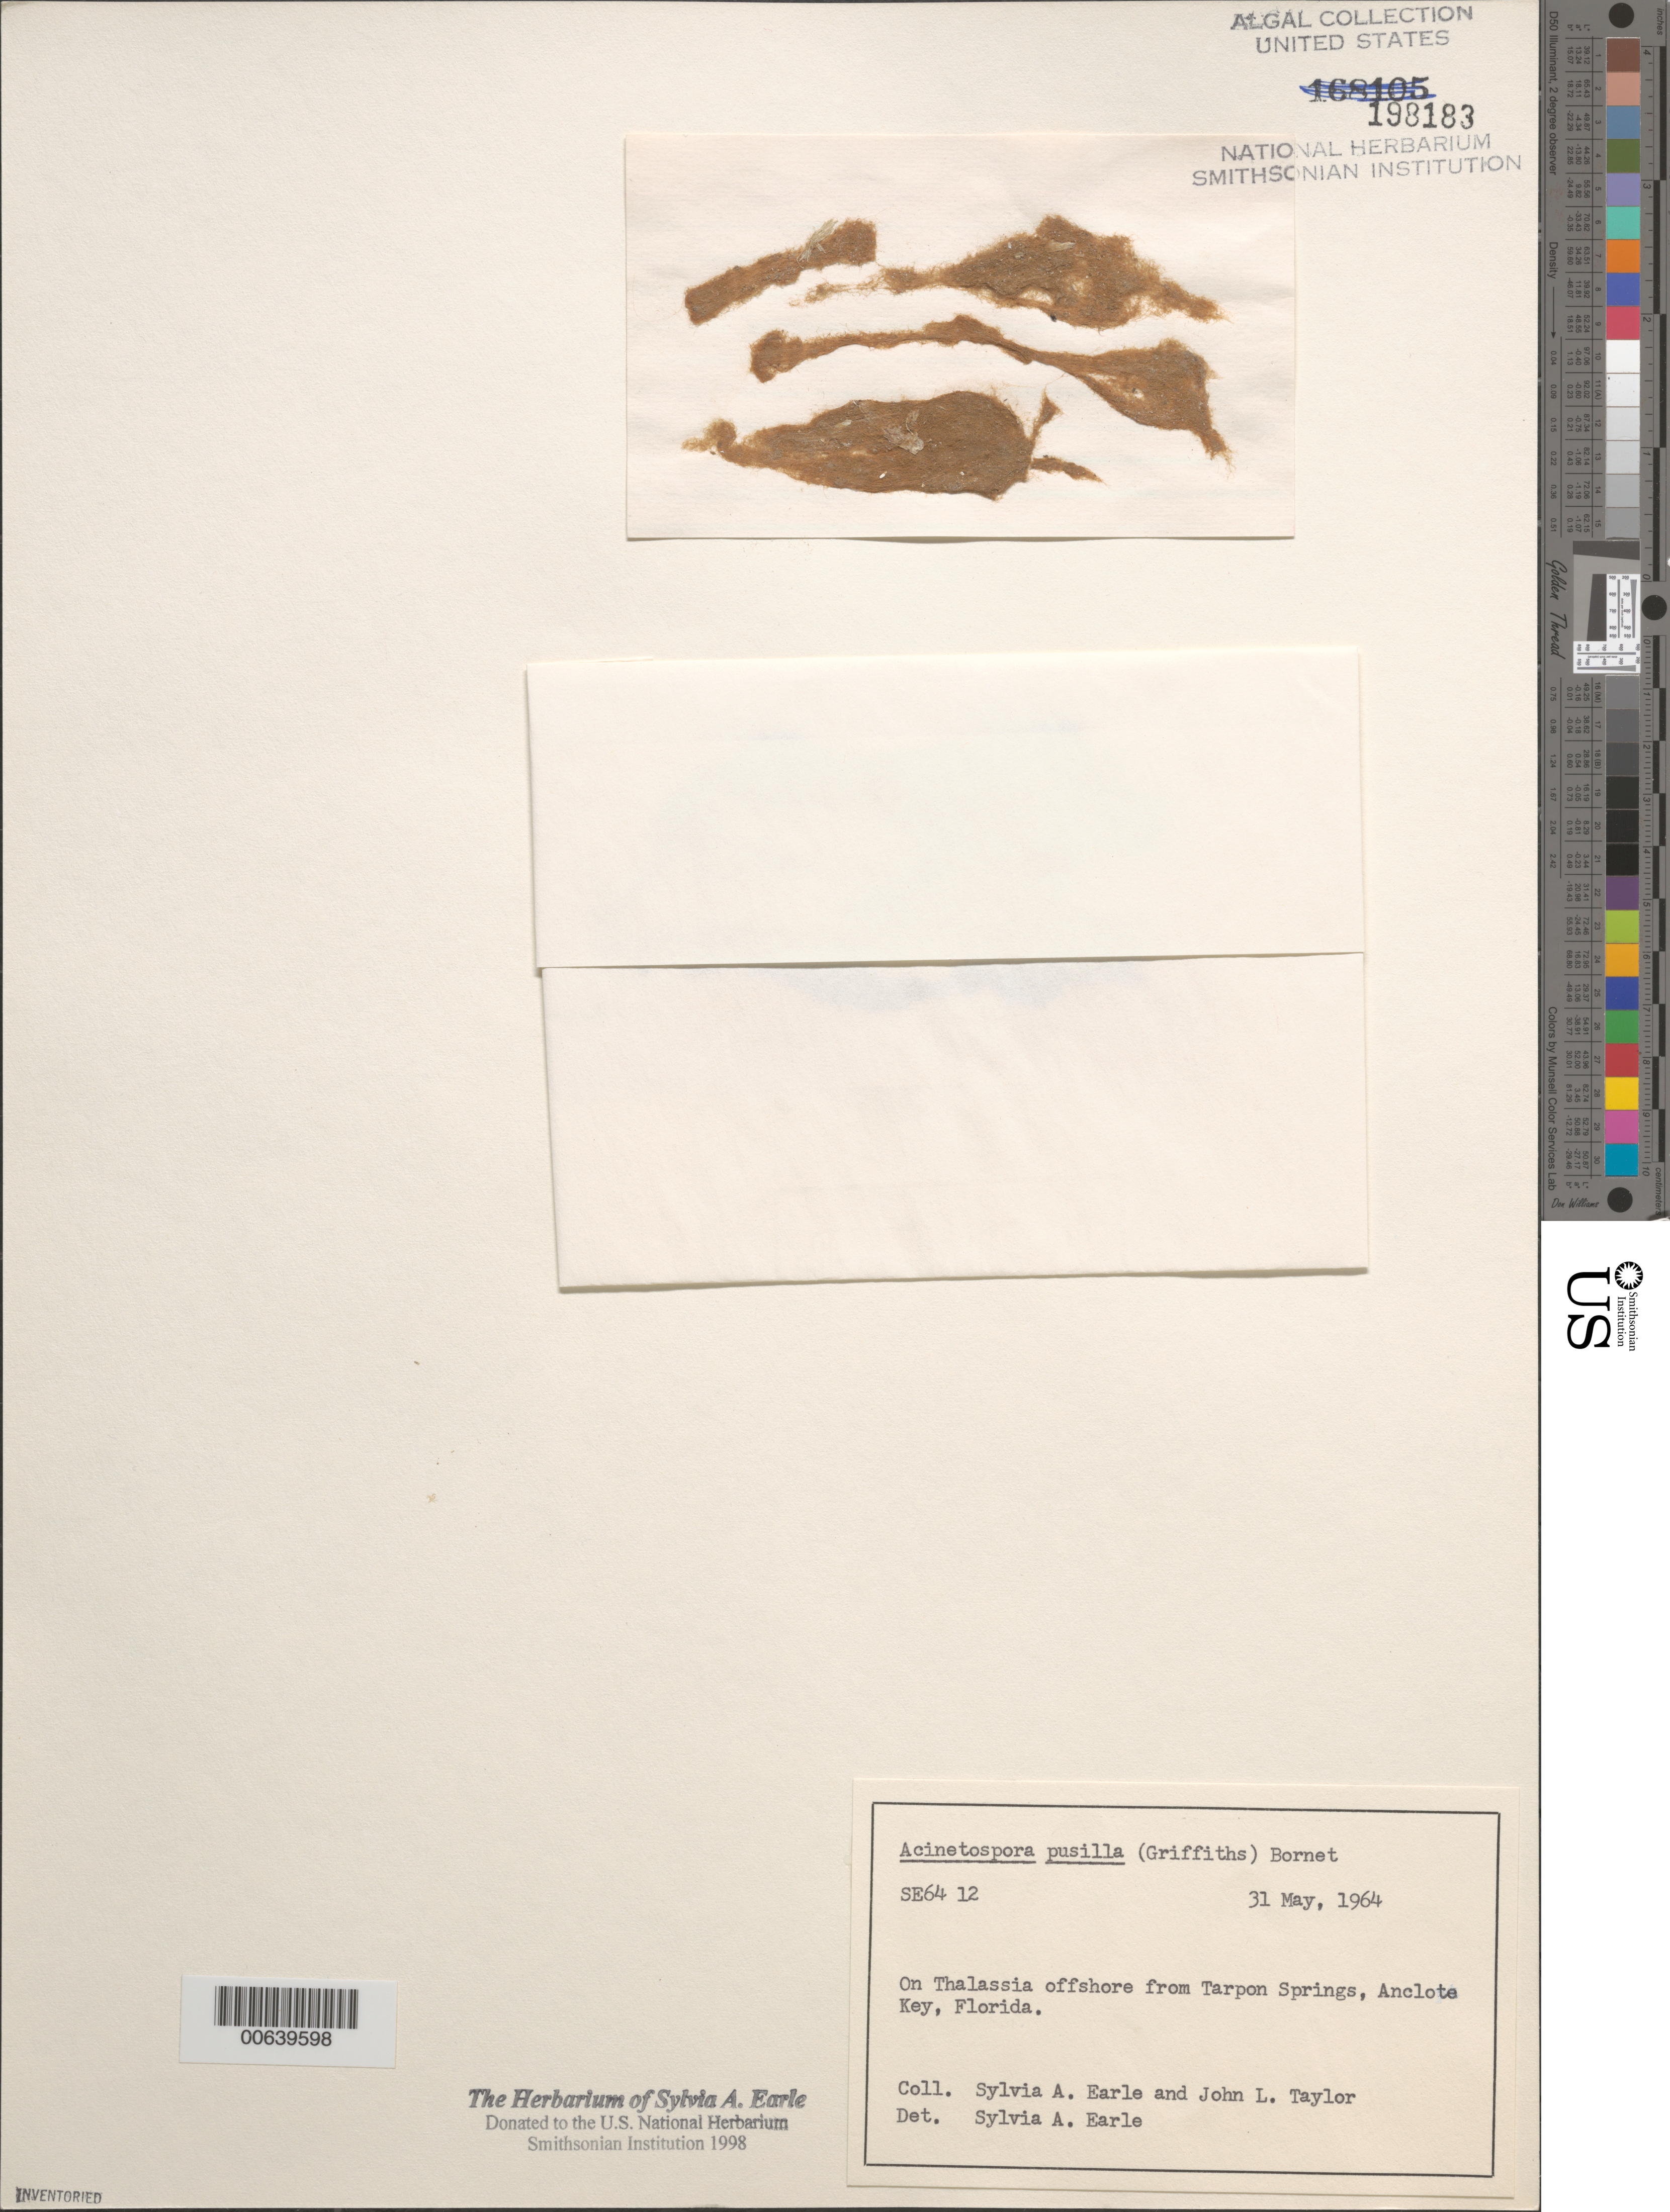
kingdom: Chromista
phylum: Ochrophyta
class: Phaeophyceae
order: Ectocarpales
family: Acinetosporaceae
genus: Acinetospora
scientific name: Acinetospora crinita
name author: (Carmich. in Harv.) Sauv.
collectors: S. A. Earle & J. L. Taylor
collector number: SE 6412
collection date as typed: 31 May 1964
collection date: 1964-05-31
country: United States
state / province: Florida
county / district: Pinellas County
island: Anclote Key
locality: Off Tarpon Springs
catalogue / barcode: US 198183